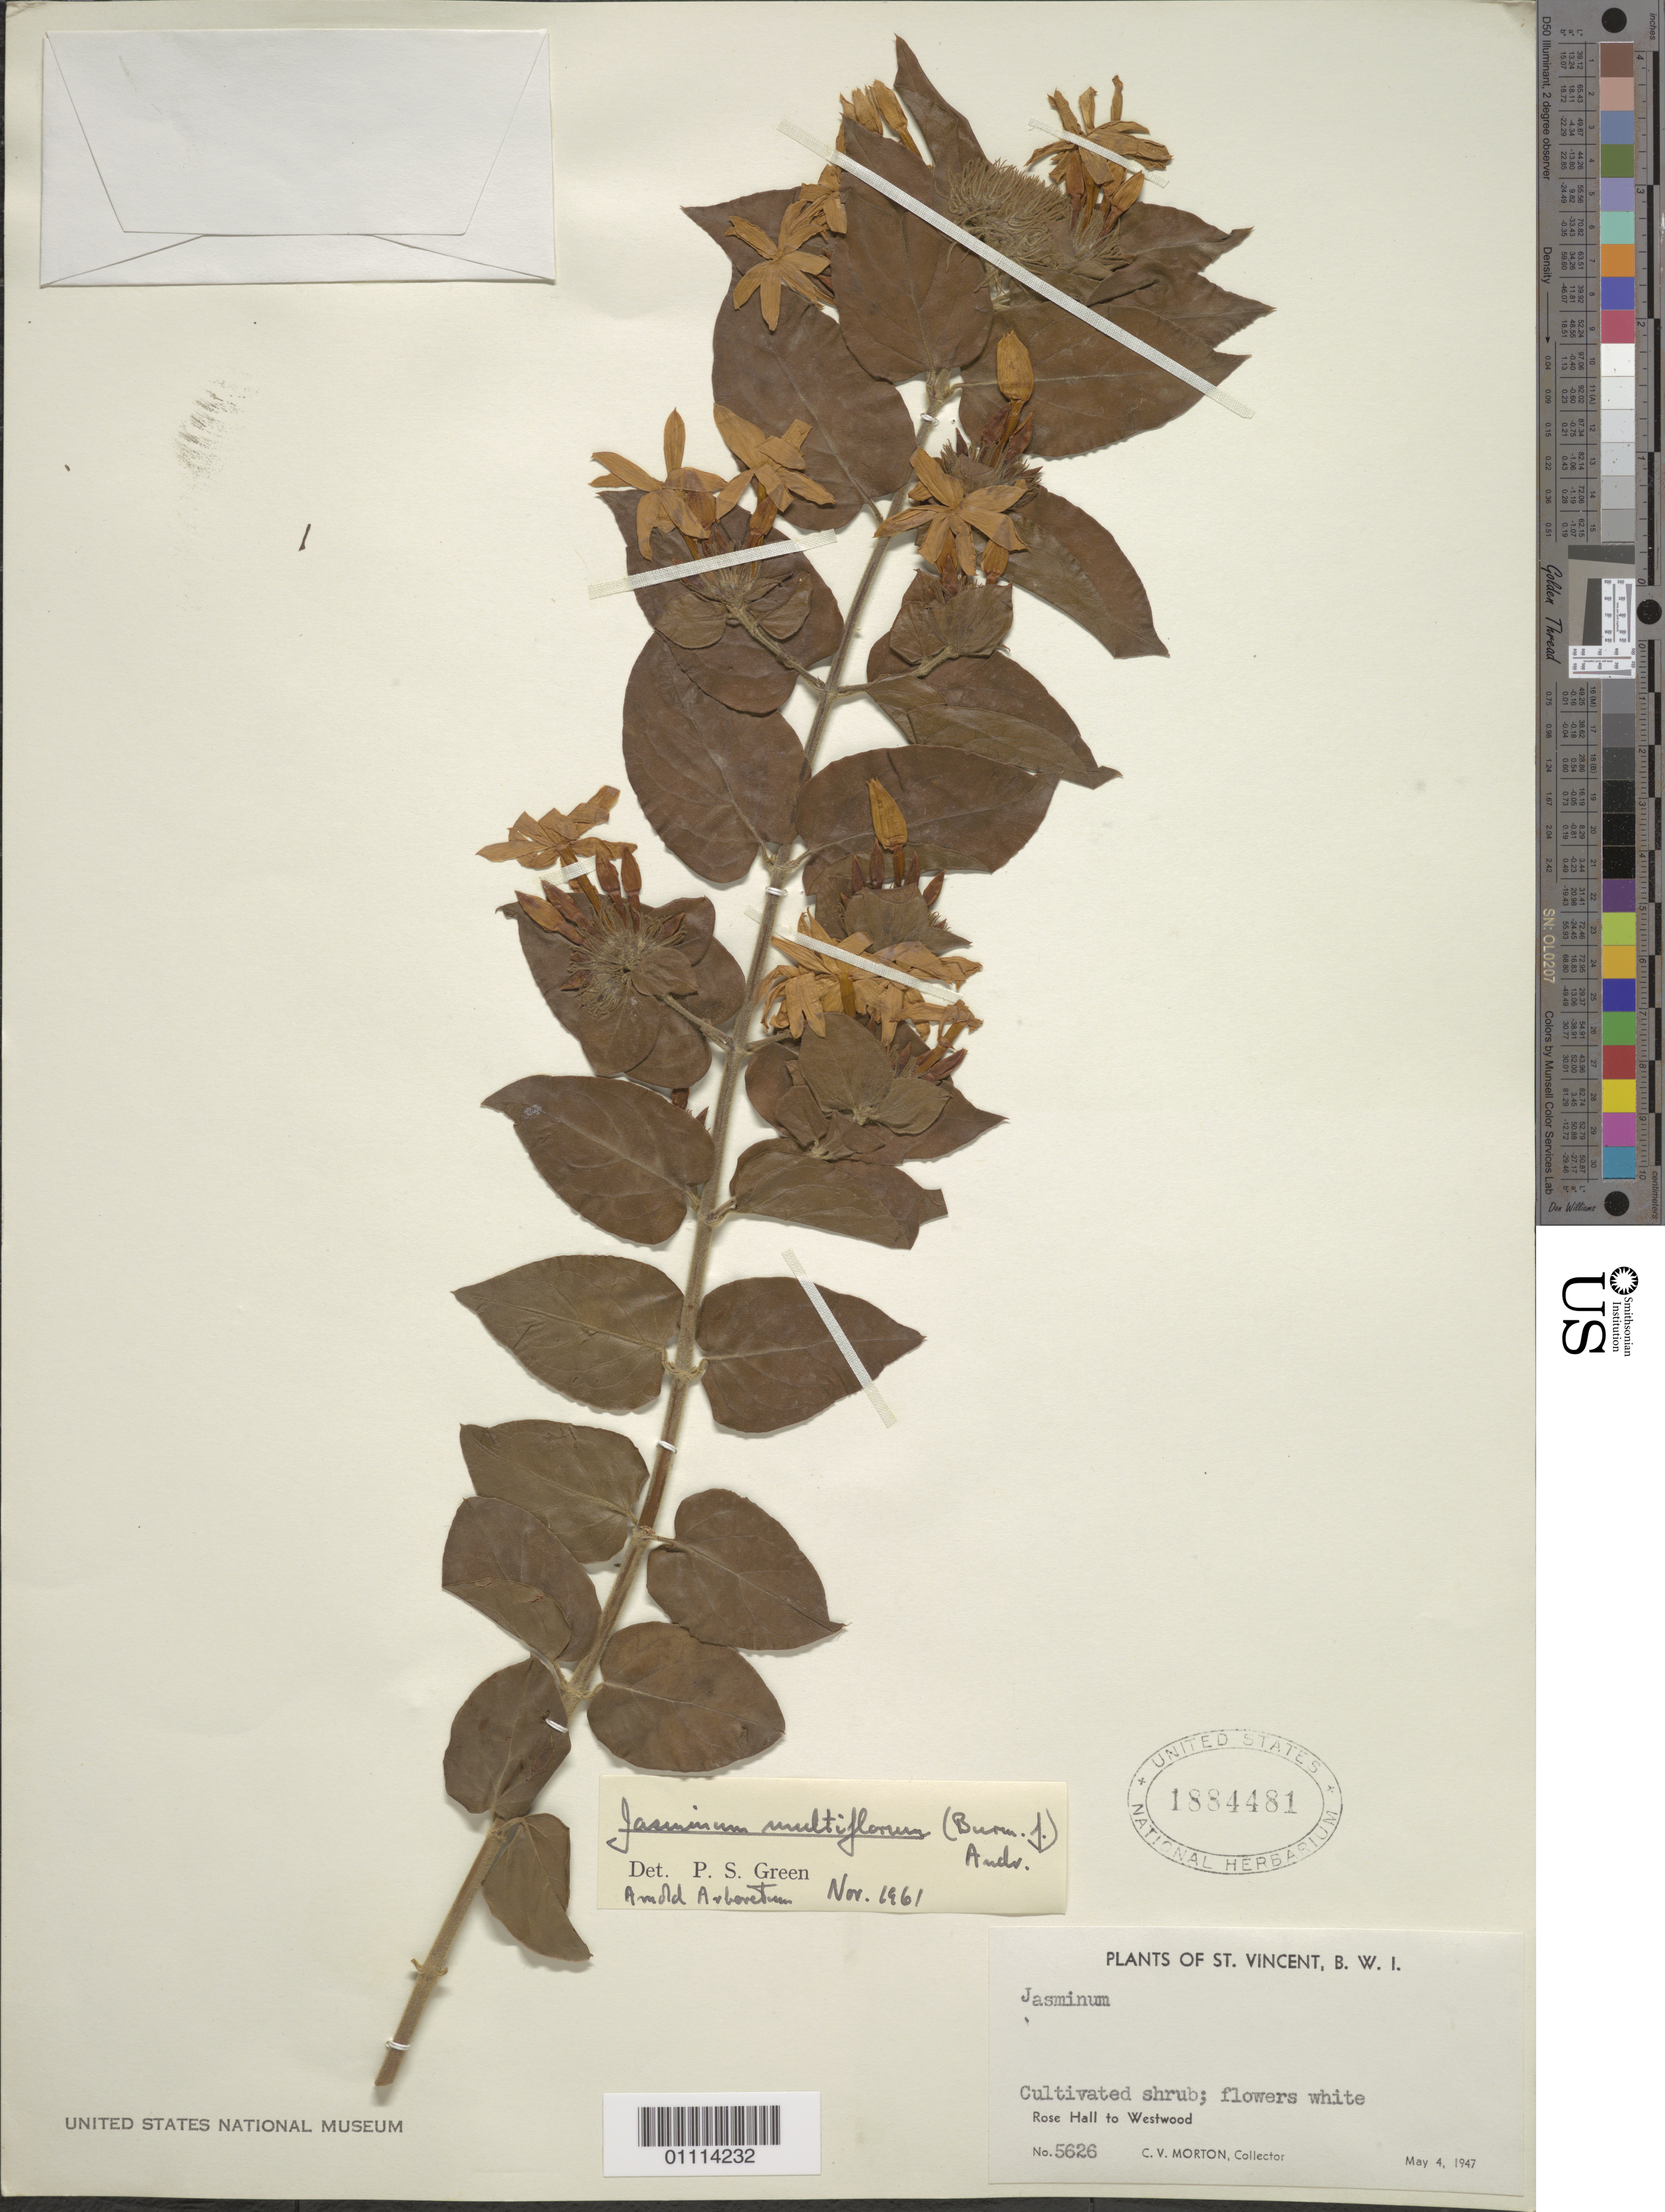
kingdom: Plantae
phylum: Tracheophyta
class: Magnoliopsida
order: Lamiales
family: Oleaceae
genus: Jasminum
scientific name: Jasminum multiflorum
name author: (Burm. f.) Andrews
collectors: C. V. Morton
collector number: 5626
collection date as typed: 04 May 1947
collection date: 1947-05-04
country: St. Vincent - Grenadines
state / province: Saint David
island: St. Vincent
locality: Rose Hall to Westwood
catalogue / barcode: US 1884481